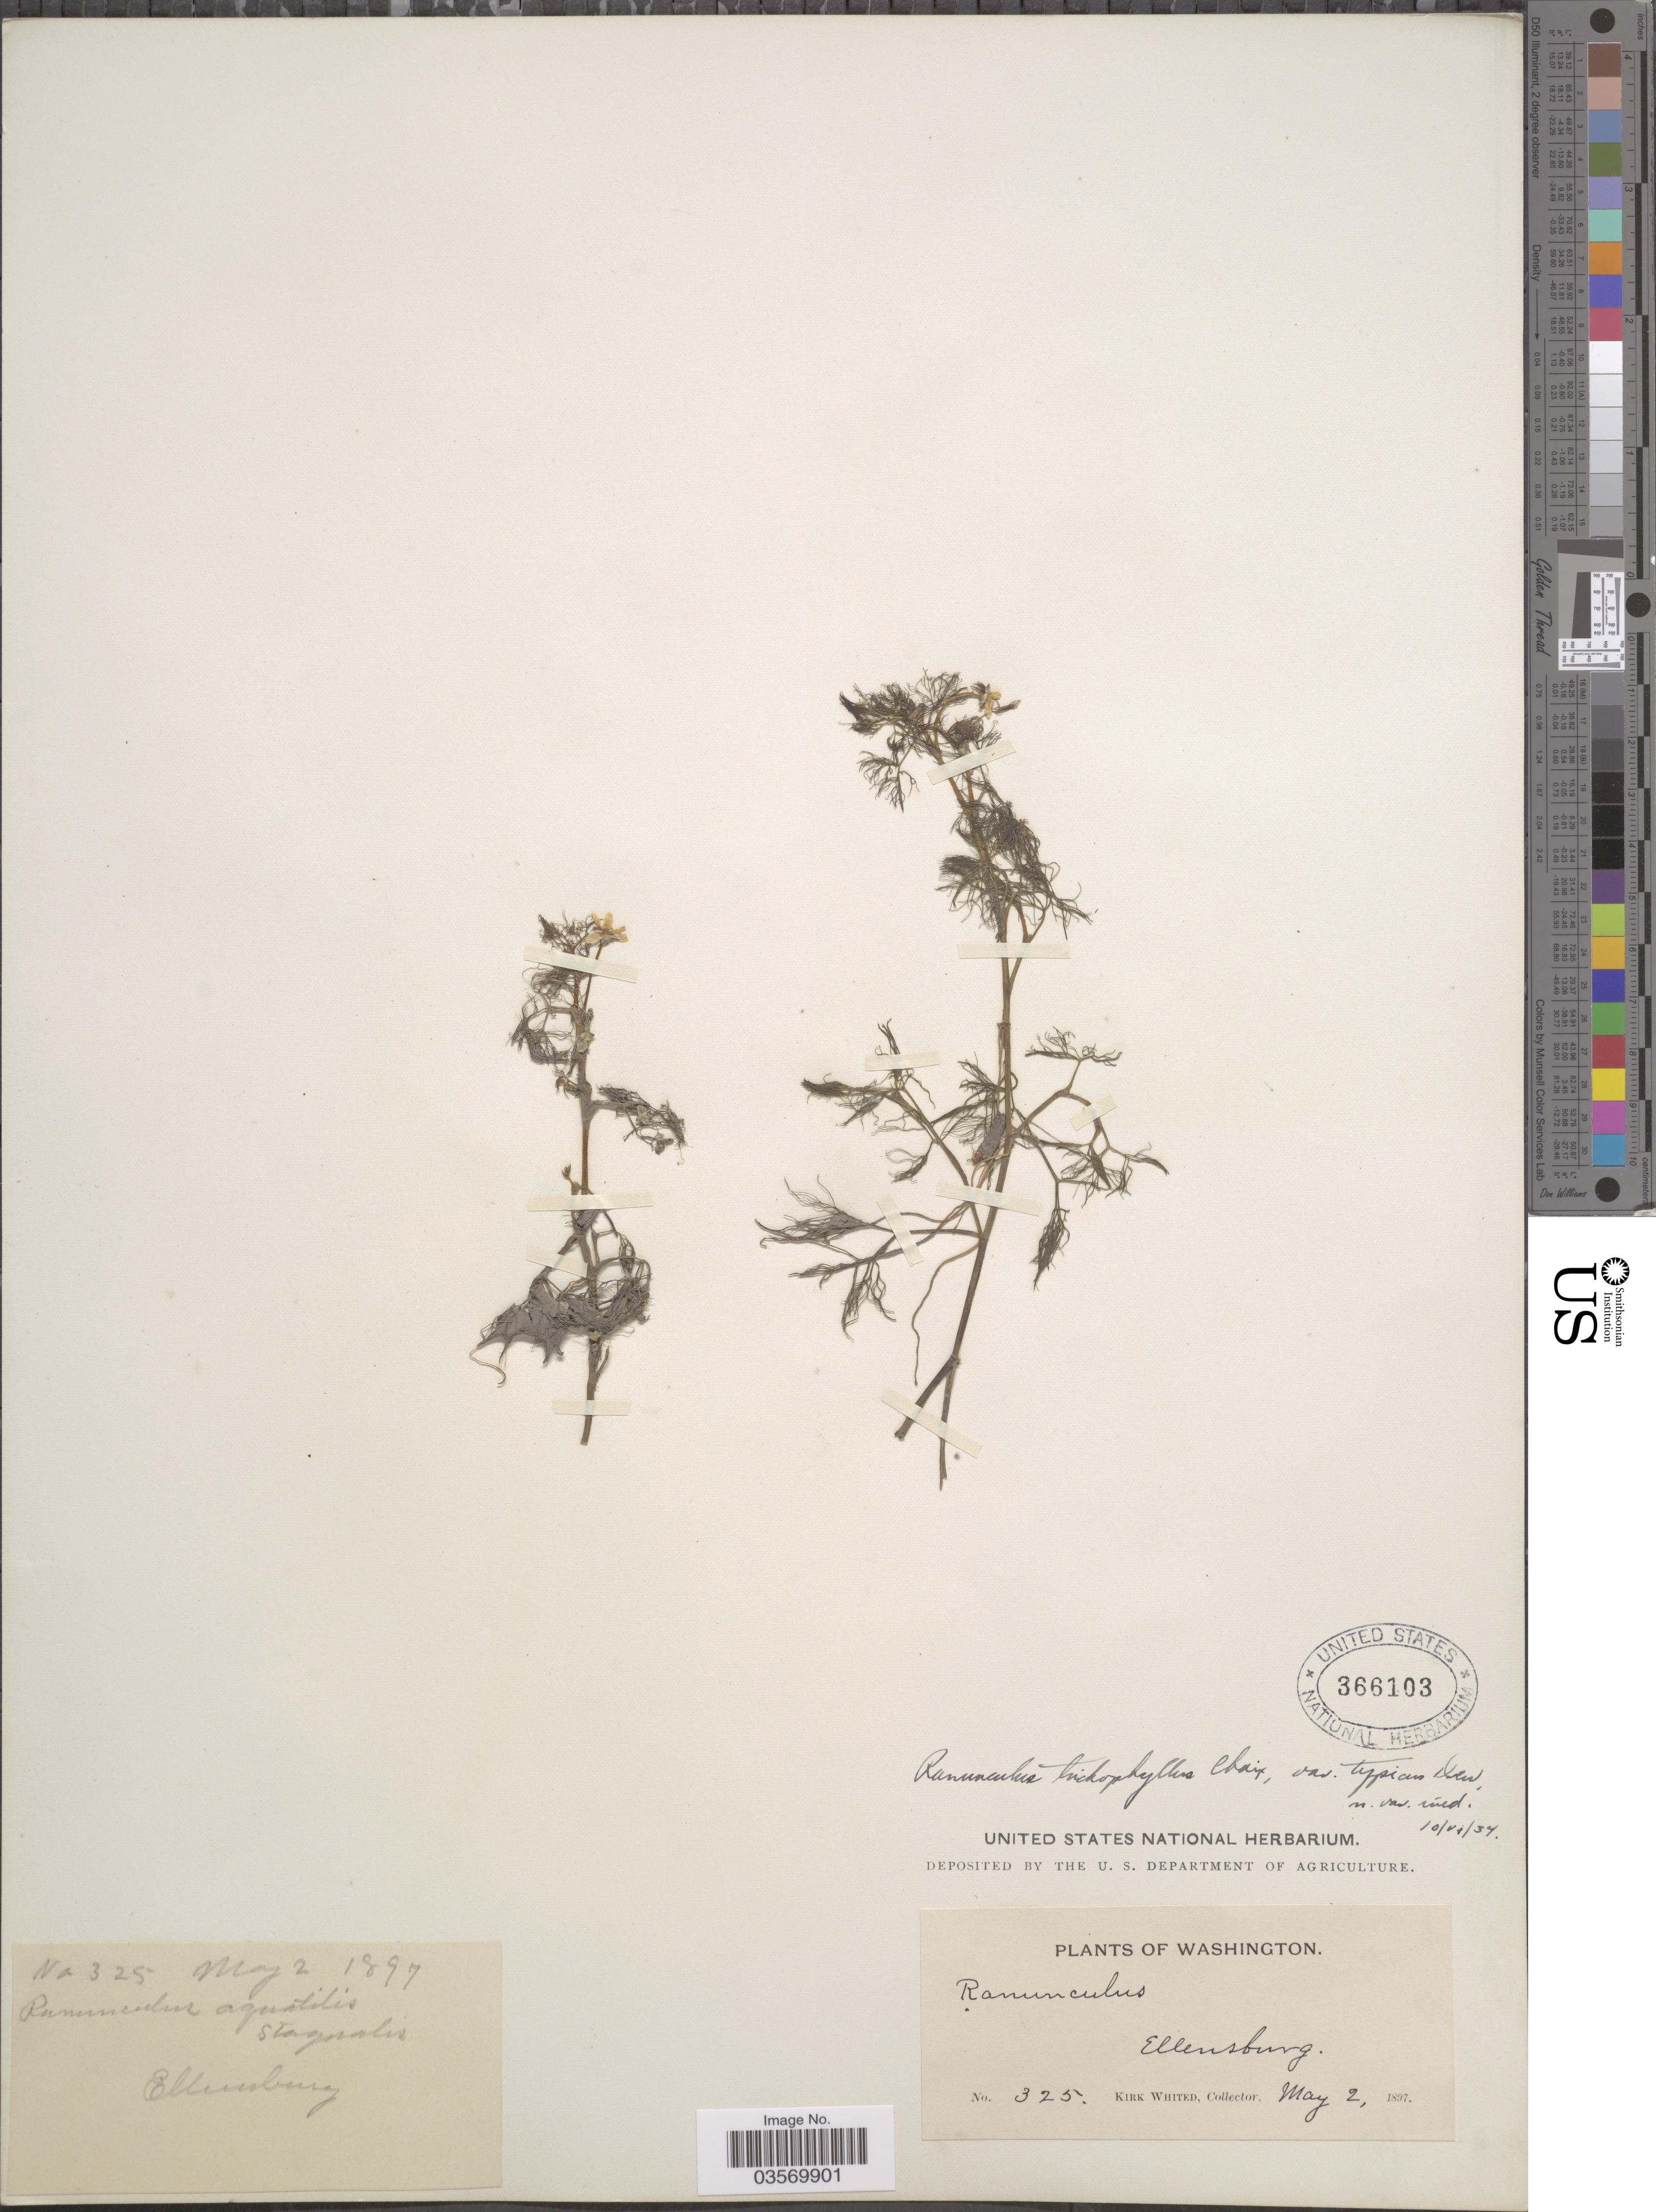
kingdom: Plantae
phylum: Tracheophyta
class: Magnoliopsida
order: Ranunculales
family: Ranunculaceae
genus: Ranunculus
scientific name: Ranunculus trichophyllus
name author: Chaix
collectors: K. Whited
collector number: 325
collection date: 1897-05-02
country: United States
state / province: Washington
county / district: Kittitas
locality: Ellensburg.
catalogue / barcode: US 366103